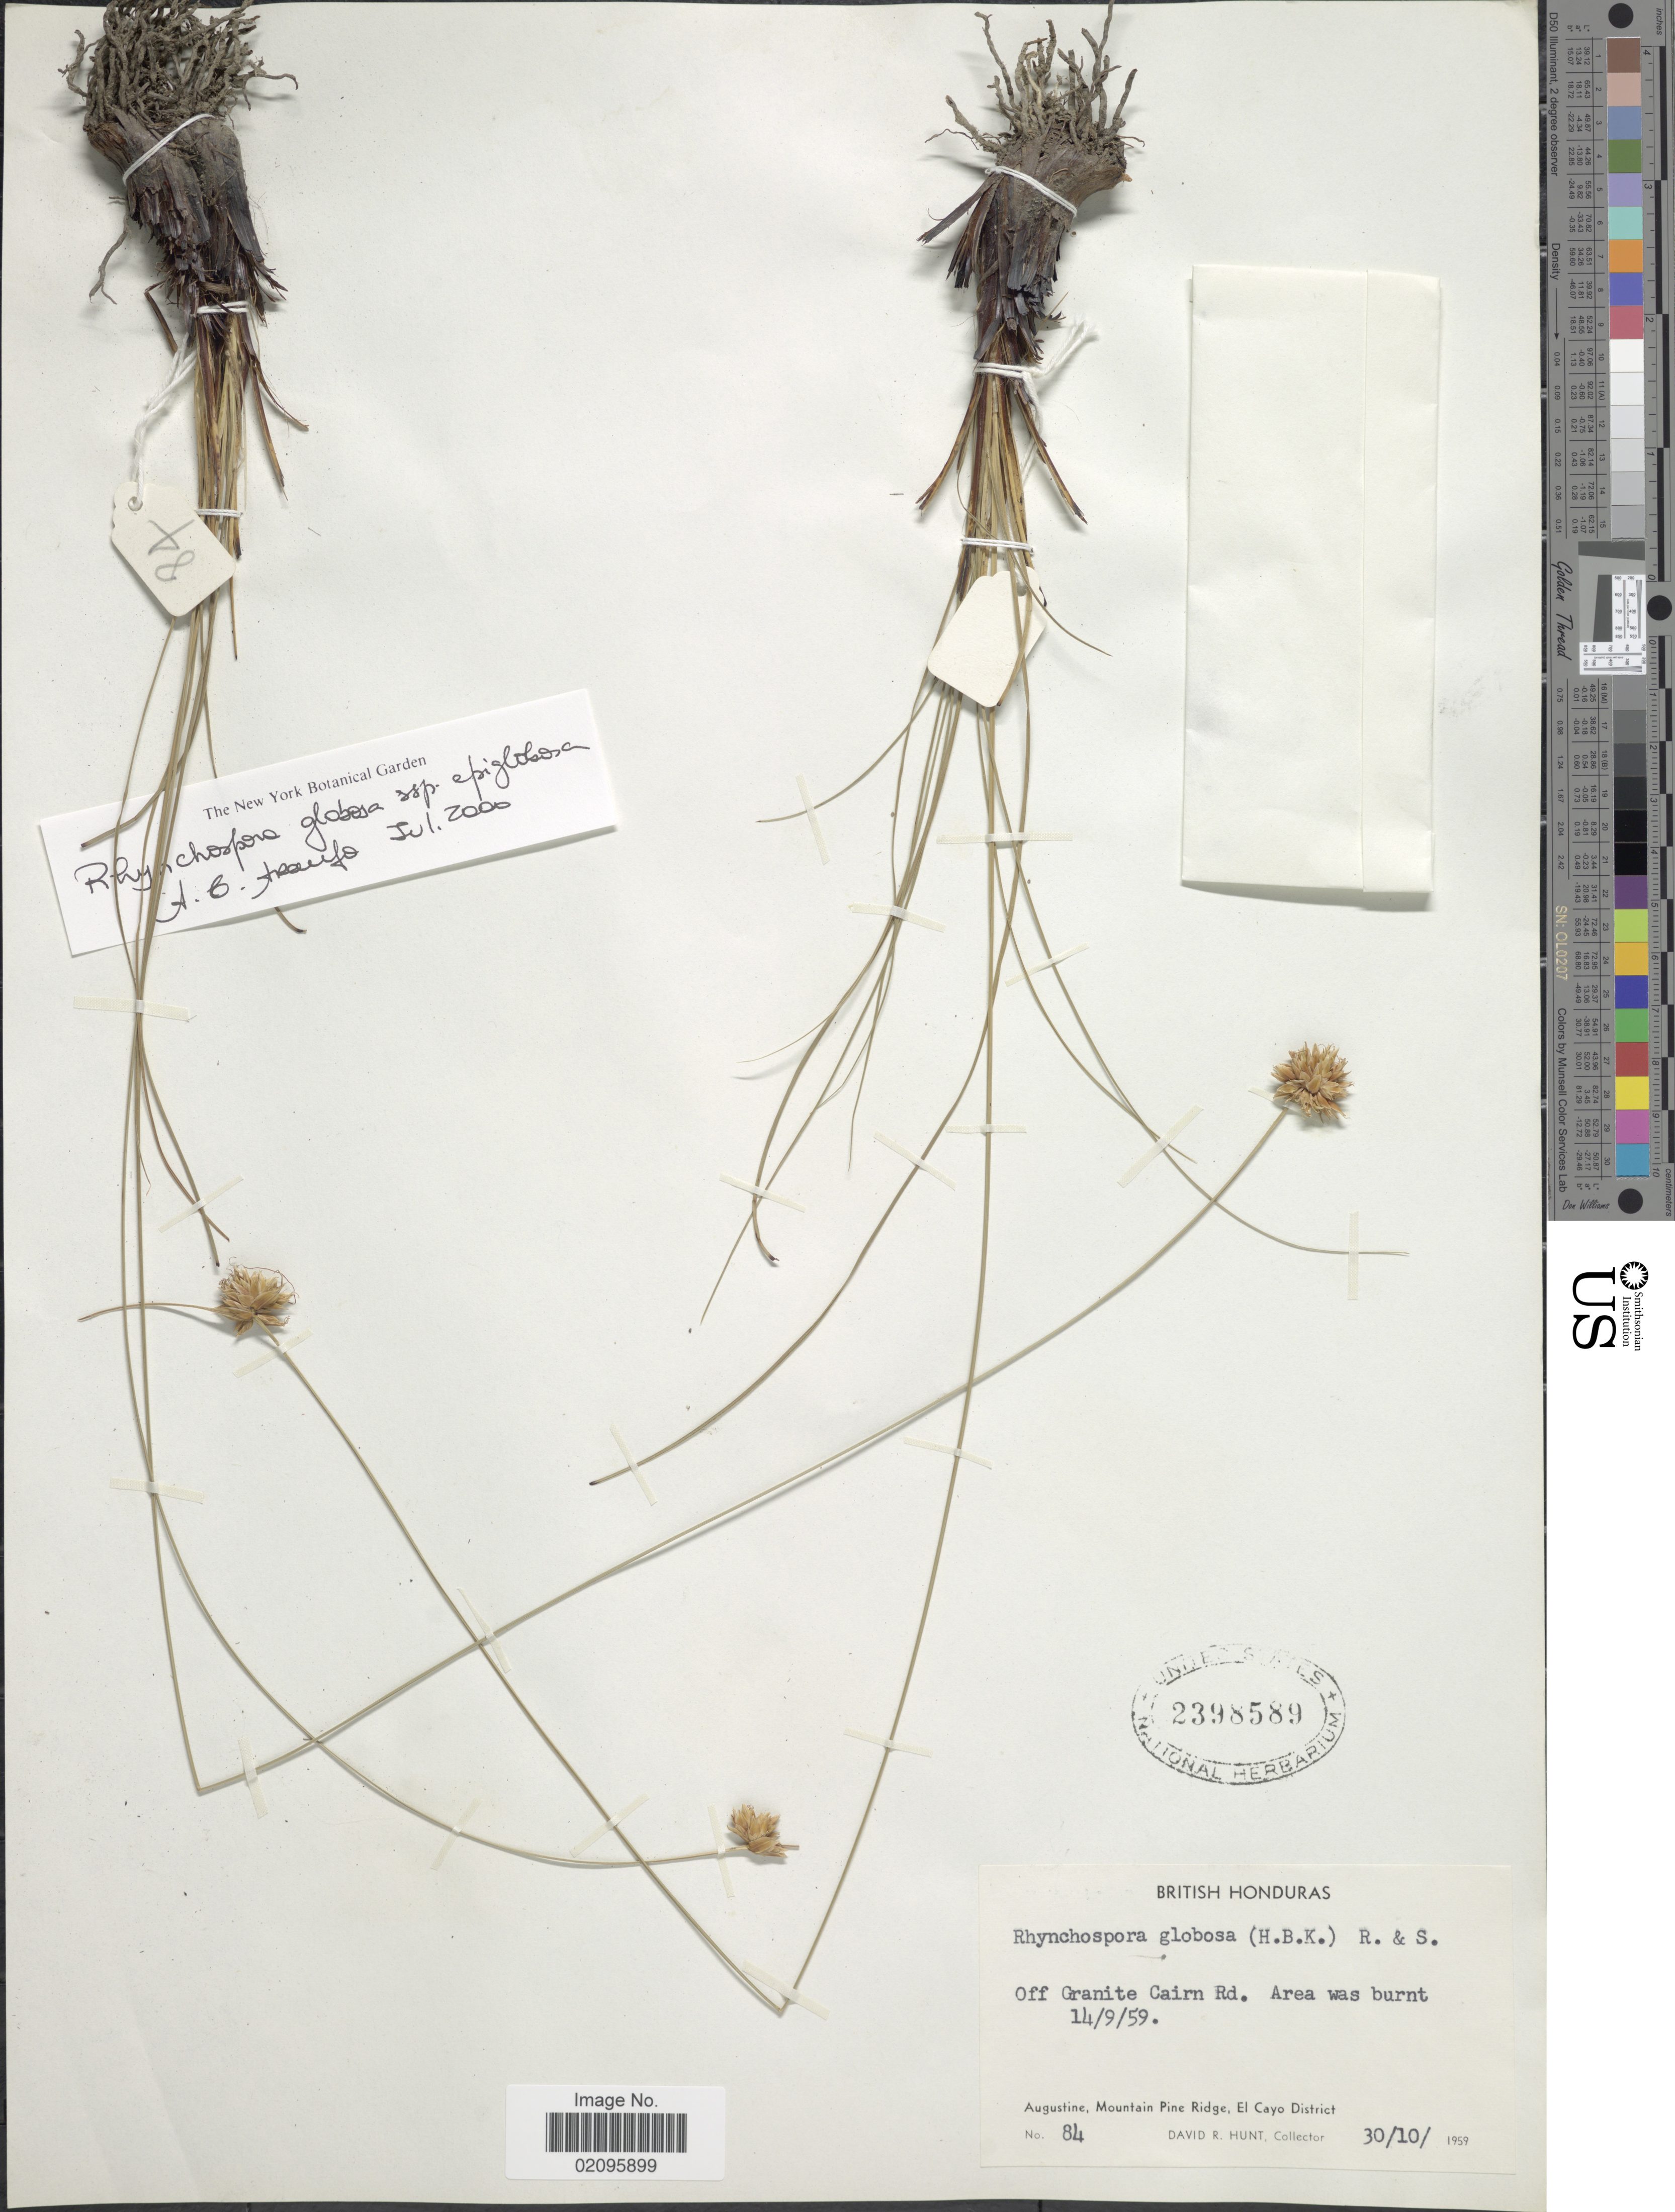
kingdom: Plantae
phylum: Tracheophyta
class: Liliopsida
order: Poales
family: Cyperaceae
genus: Rhynchospora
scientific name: Rhynchospora globosa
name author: (Kunth) Roem. & Schult.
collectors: D. R. Hunt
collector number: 84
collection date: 1959-10-30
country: Belize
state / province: Cayo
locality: Off Granite Cairn Rd. Area was burnt, Augustine, Mountain Pine Ridge, El Cayo District, British Honduras.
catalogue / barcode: US 2398589